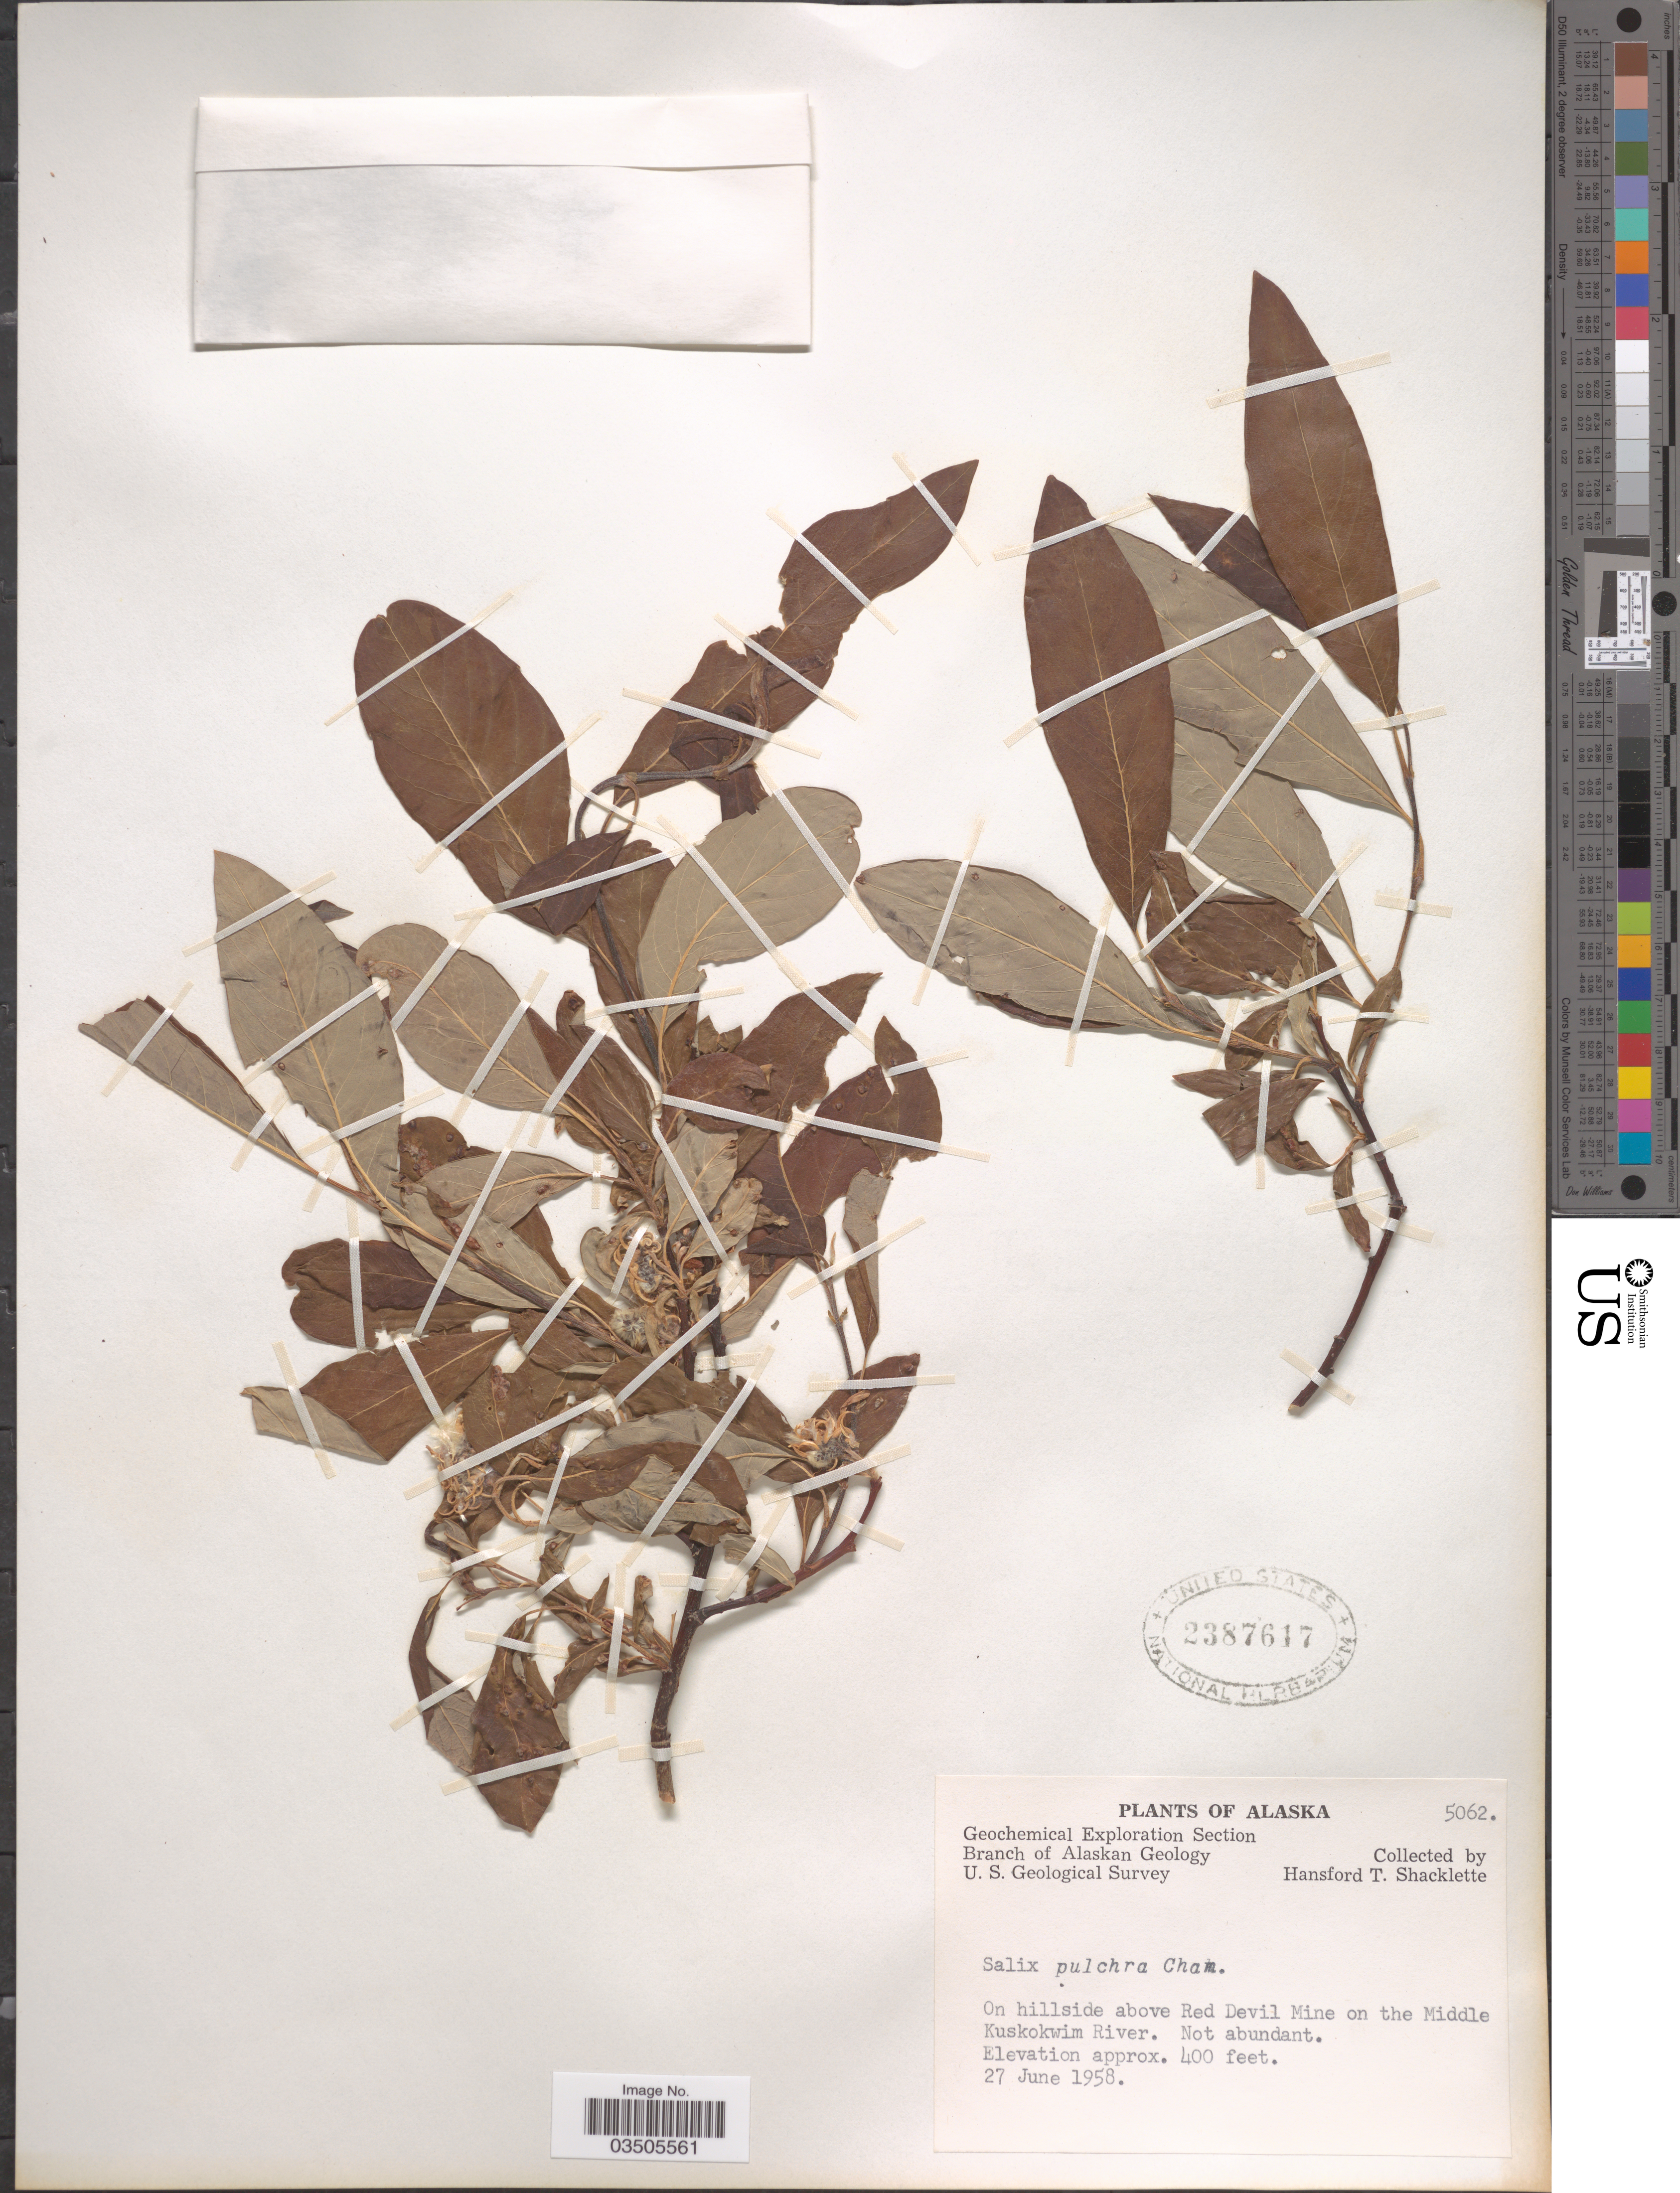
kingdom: Plantae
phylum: Tracheophyta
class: Magnoliopsida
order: Malpighiales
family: Salicaceae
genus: Salix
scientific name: Salix pulchra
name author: Cham.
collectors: H. Shacklette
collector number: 5062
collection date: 1958-06-27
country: United States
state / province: Alaska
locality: On hillside above Red Devil Mine on the middle Kuskokwim River.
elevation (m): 122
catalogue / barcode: US 2387617